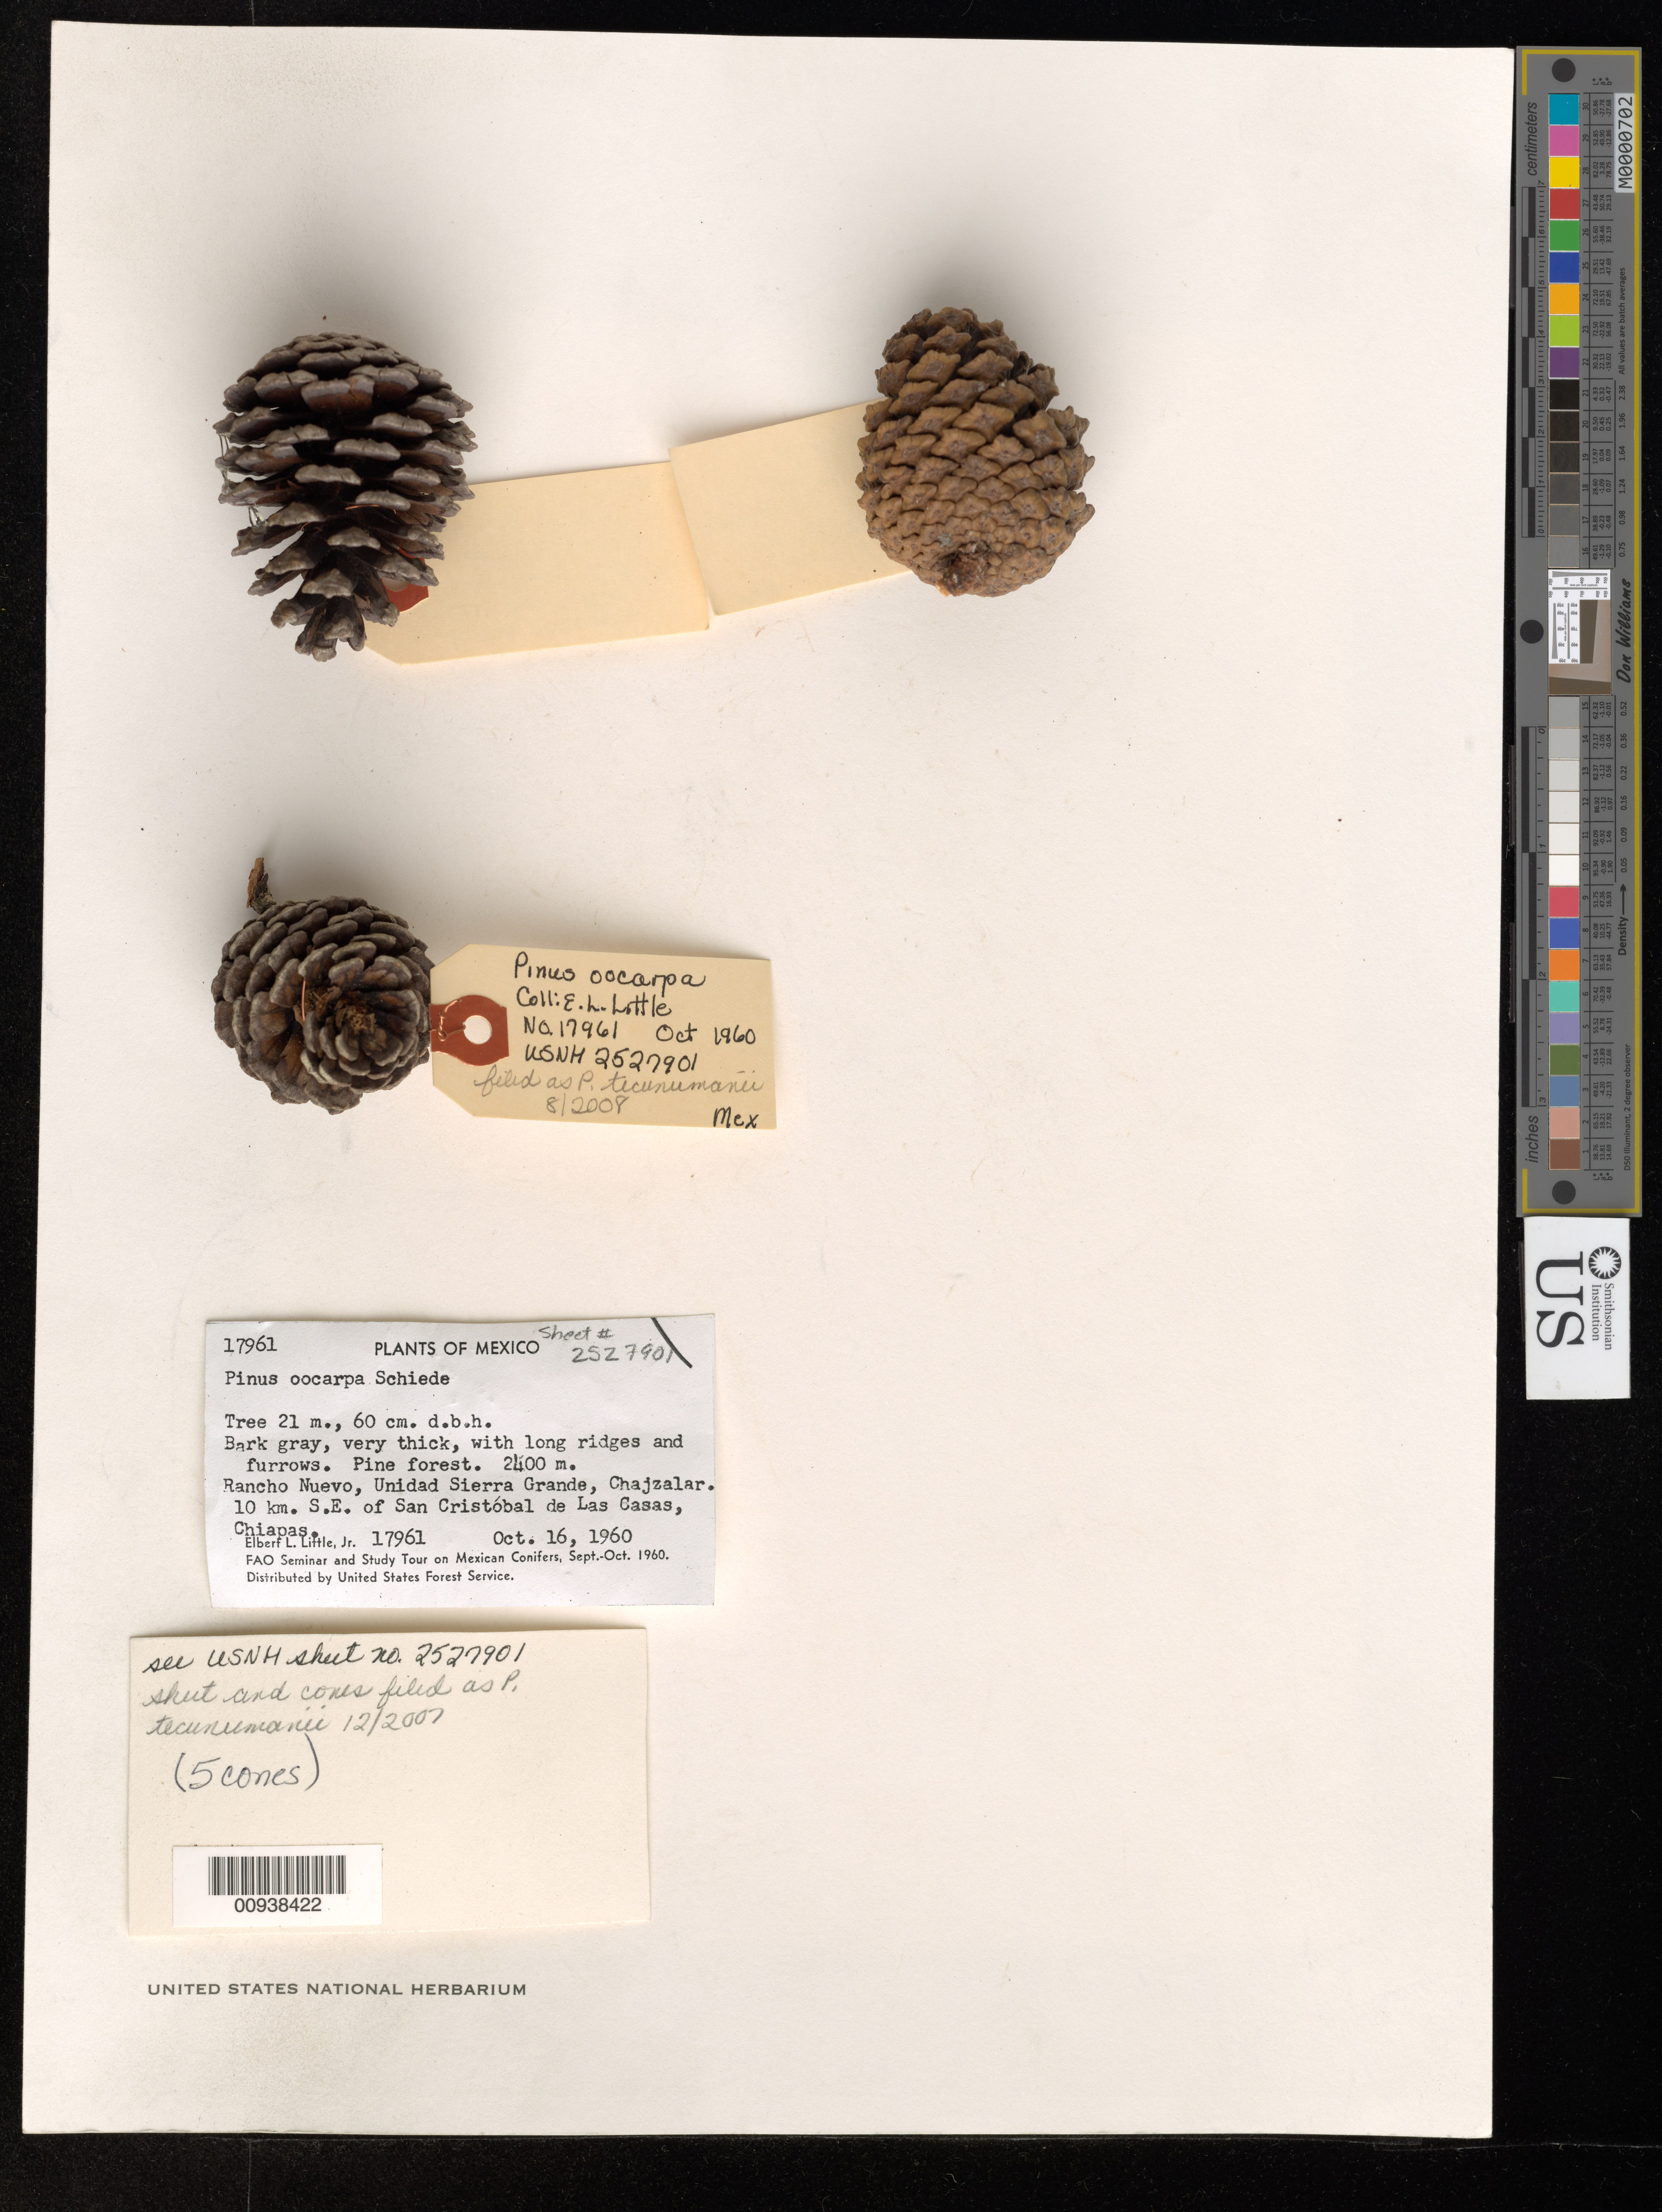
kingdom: Plantae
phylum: Tracheophyta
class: Pinopsida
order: Pinales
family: Pinaceae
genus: Pinus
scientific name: Pinus tecunumanii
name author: F. Schwerdtf. ex Eguiluz & J.P. Perry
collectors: E. L. Little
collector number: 17961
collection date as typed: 16 Oct 1960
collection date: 1960-10-16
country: Mexico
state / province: Chiapas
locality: Rancho Nuevo, Unidad Sierra Grande, Chajzalar. 10 km. SE of San Cristóbal de las Casas.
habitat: Pine forest.